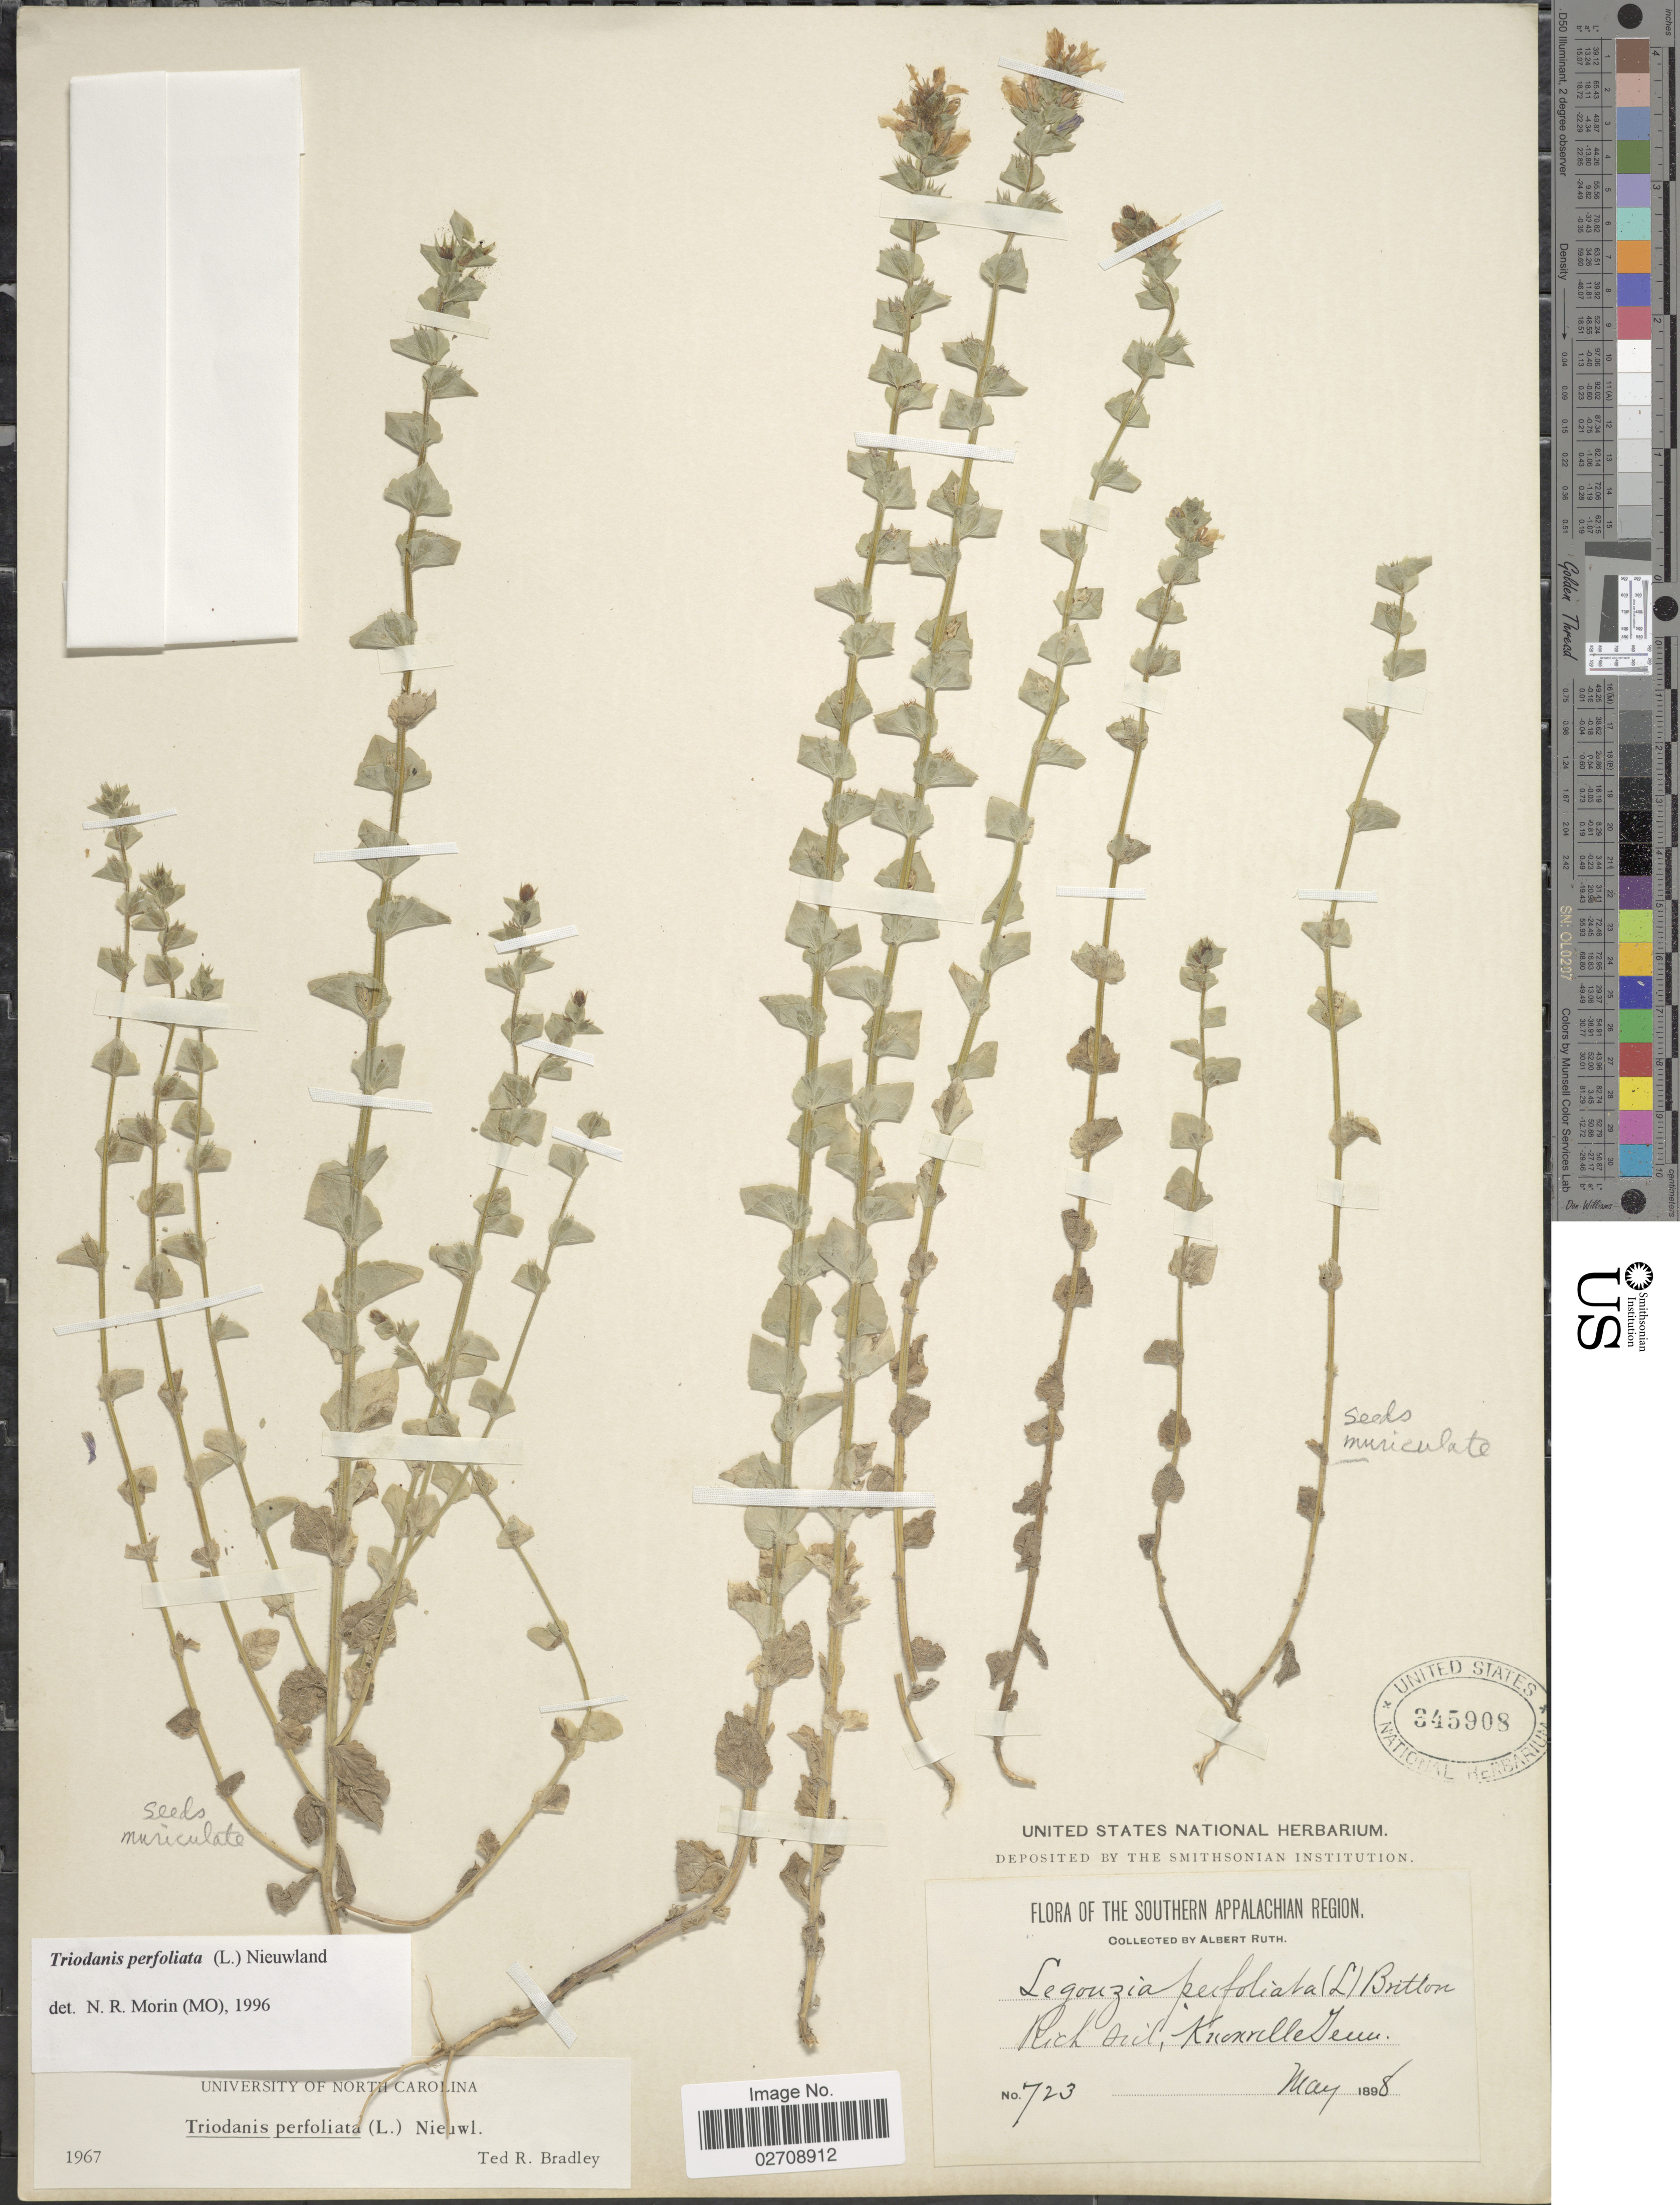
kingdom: Plantae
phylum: Tracheophyta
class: Magnoliopsida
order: Asterales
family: Campanulaceae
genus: Triodanis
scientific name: Triodanis perfoliata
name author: (L.) Nieuwl.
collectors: A. Ruth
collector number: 723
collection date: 1898-05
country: United States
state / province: Tennessee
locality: The Southern Appalachian Region, Knoxville.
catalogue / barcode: US 345908